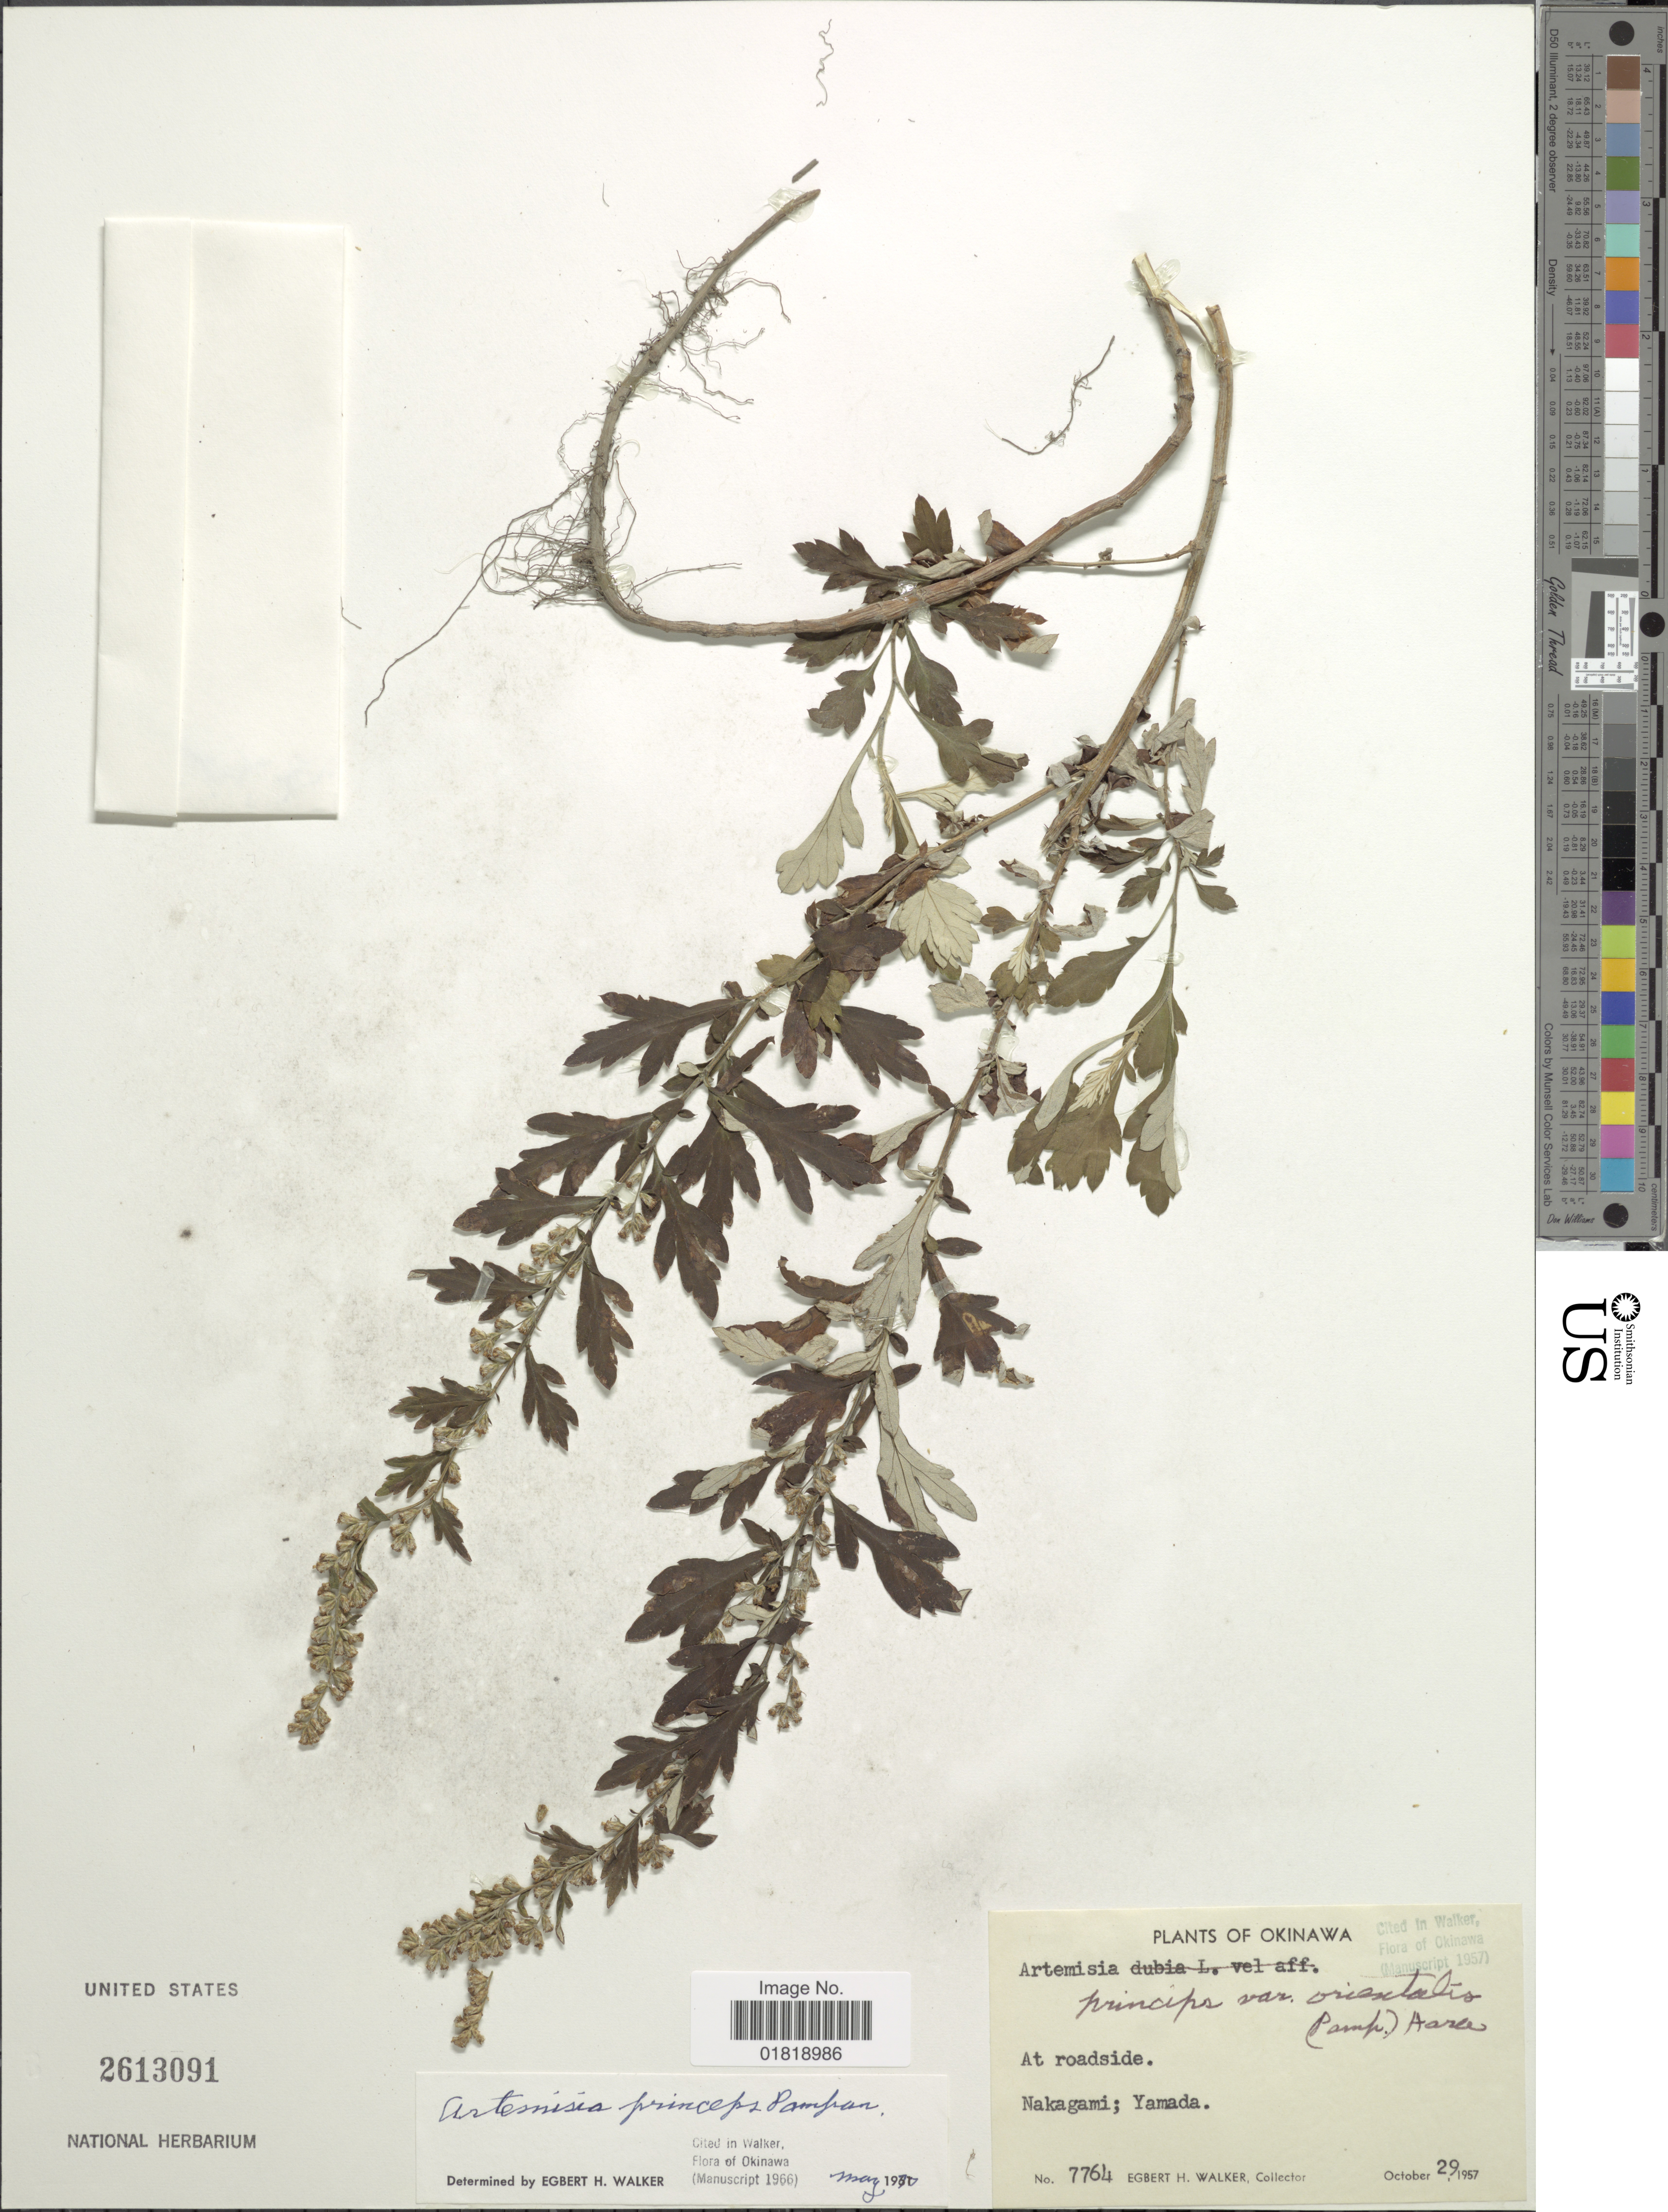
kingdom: Plantae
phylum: Tracheophyta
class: Magnoliopsida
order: Asterales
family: Asteraceae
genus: Artemisia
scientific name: Artemisia princeps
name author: Pamp.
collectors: E. H. Walker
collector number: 7764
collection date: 1957-10-29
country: Japan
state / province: Okinawa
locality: Nakagami; Yamada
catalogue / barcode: US 2613091